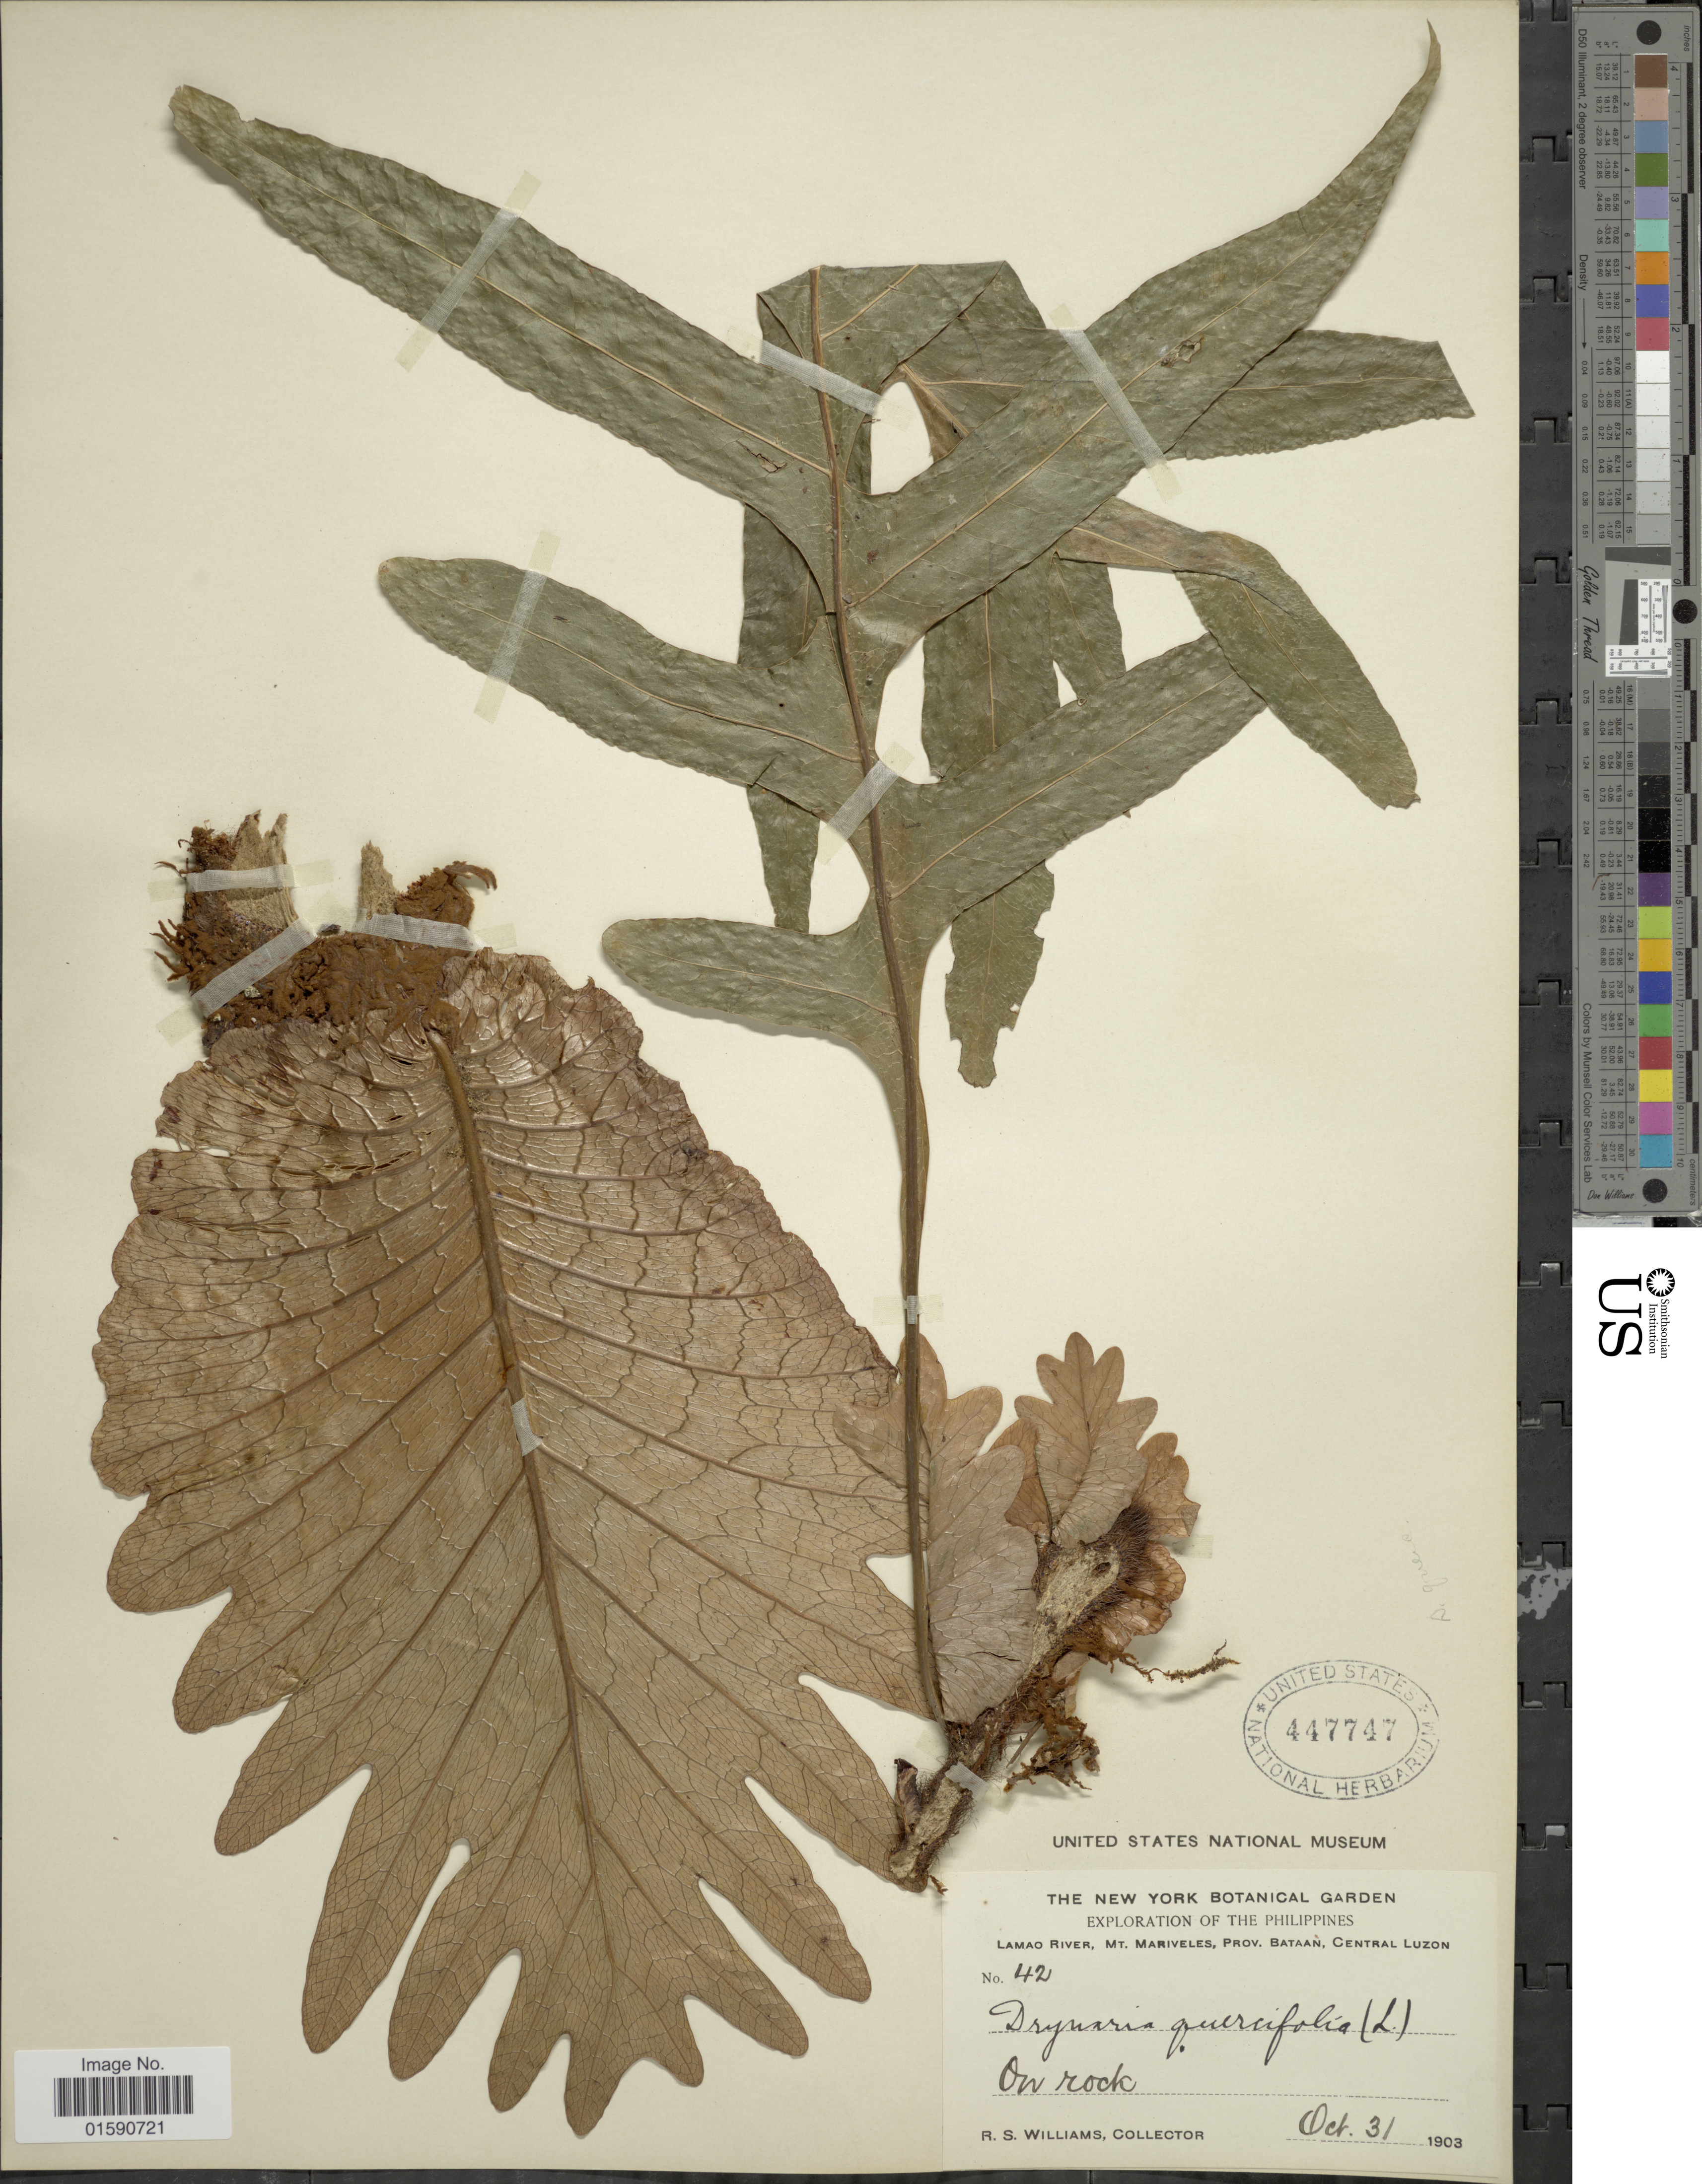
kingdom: Plantae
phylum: Tracheophyta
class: Polypodiopsida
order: Polypodiales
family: Polypodiaceae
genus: Drynaria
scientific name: Drynaria quercifolia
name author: (L.) J. Sm.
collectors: R. S. Williams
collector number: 42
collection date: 1903-10-31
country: Philippines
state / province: Central Luzon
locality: Lamao River, Mt. Mariveles, Prov. Bataan. Central Luzon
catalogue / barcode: US 447747